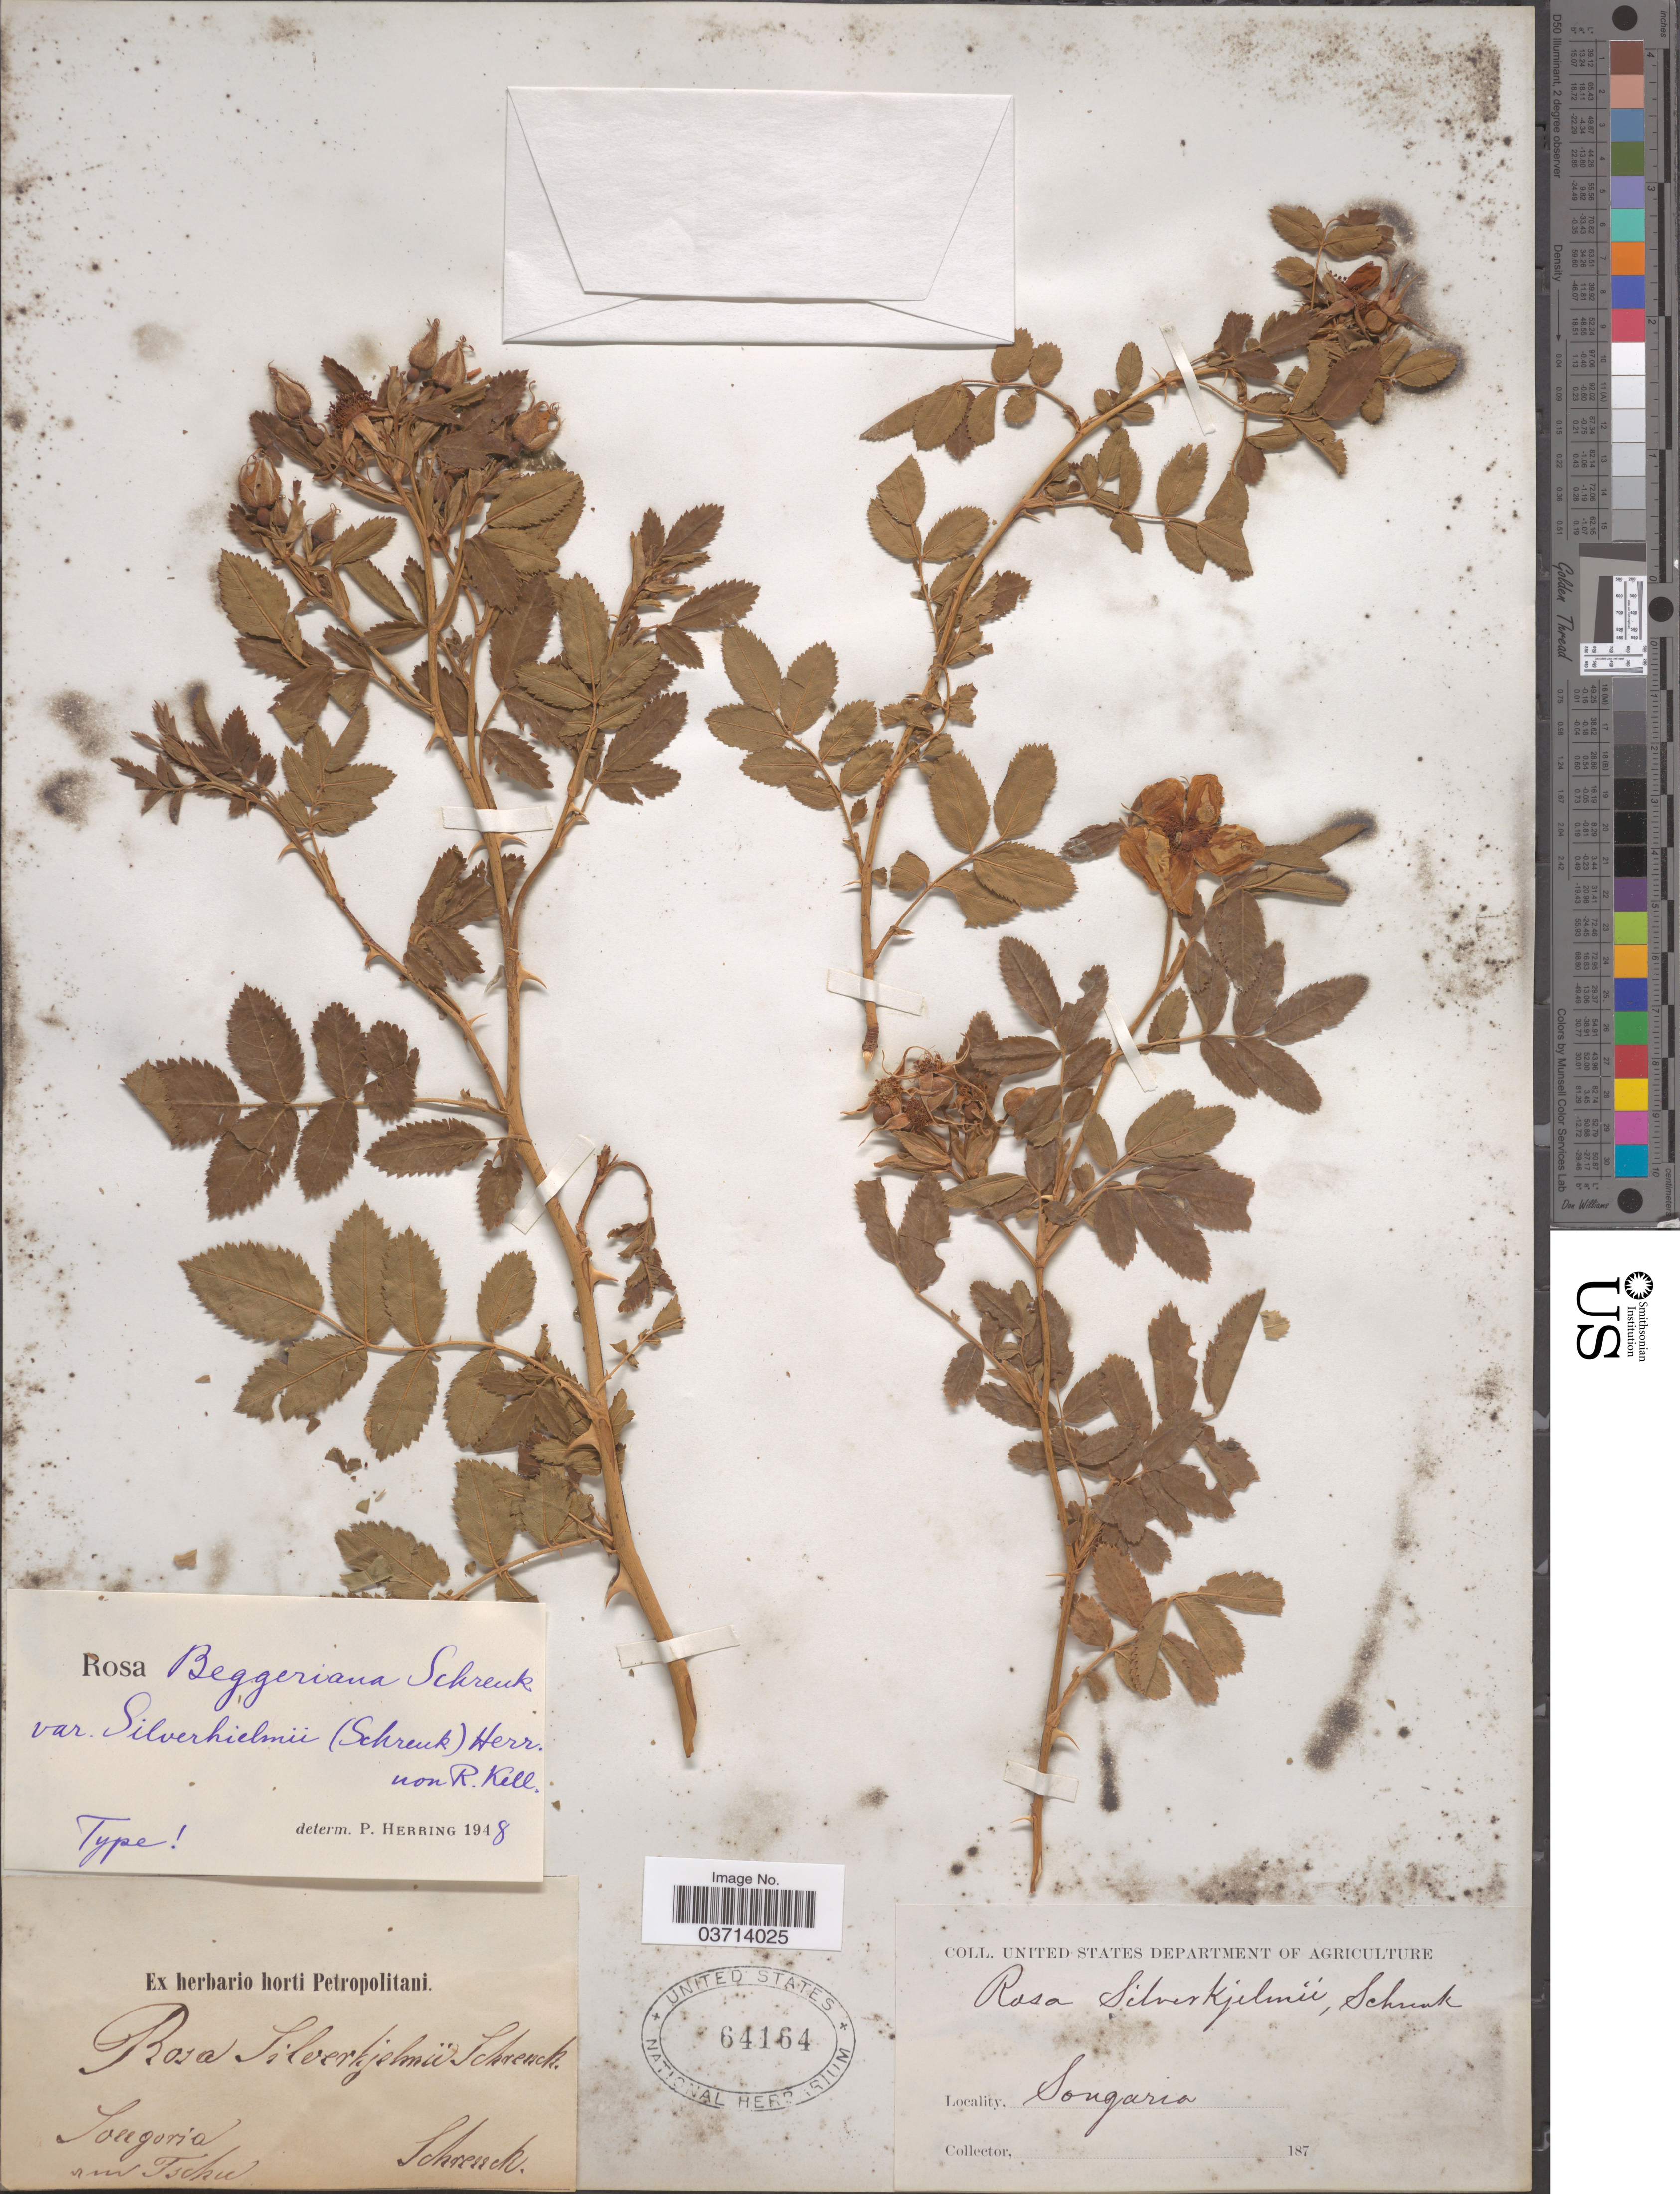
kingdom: Plantae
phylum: Tracheophyta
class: Magnoliopsida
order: Rosales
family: Rosaceae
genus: Rosa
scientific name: Rosa beggeriana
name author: Schrenk ex Fisch. & C.A. Mey.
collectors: -- Schrenck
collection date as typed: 187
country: Kazakhstan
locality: Songoria [illegible text].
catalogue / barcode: US 64164